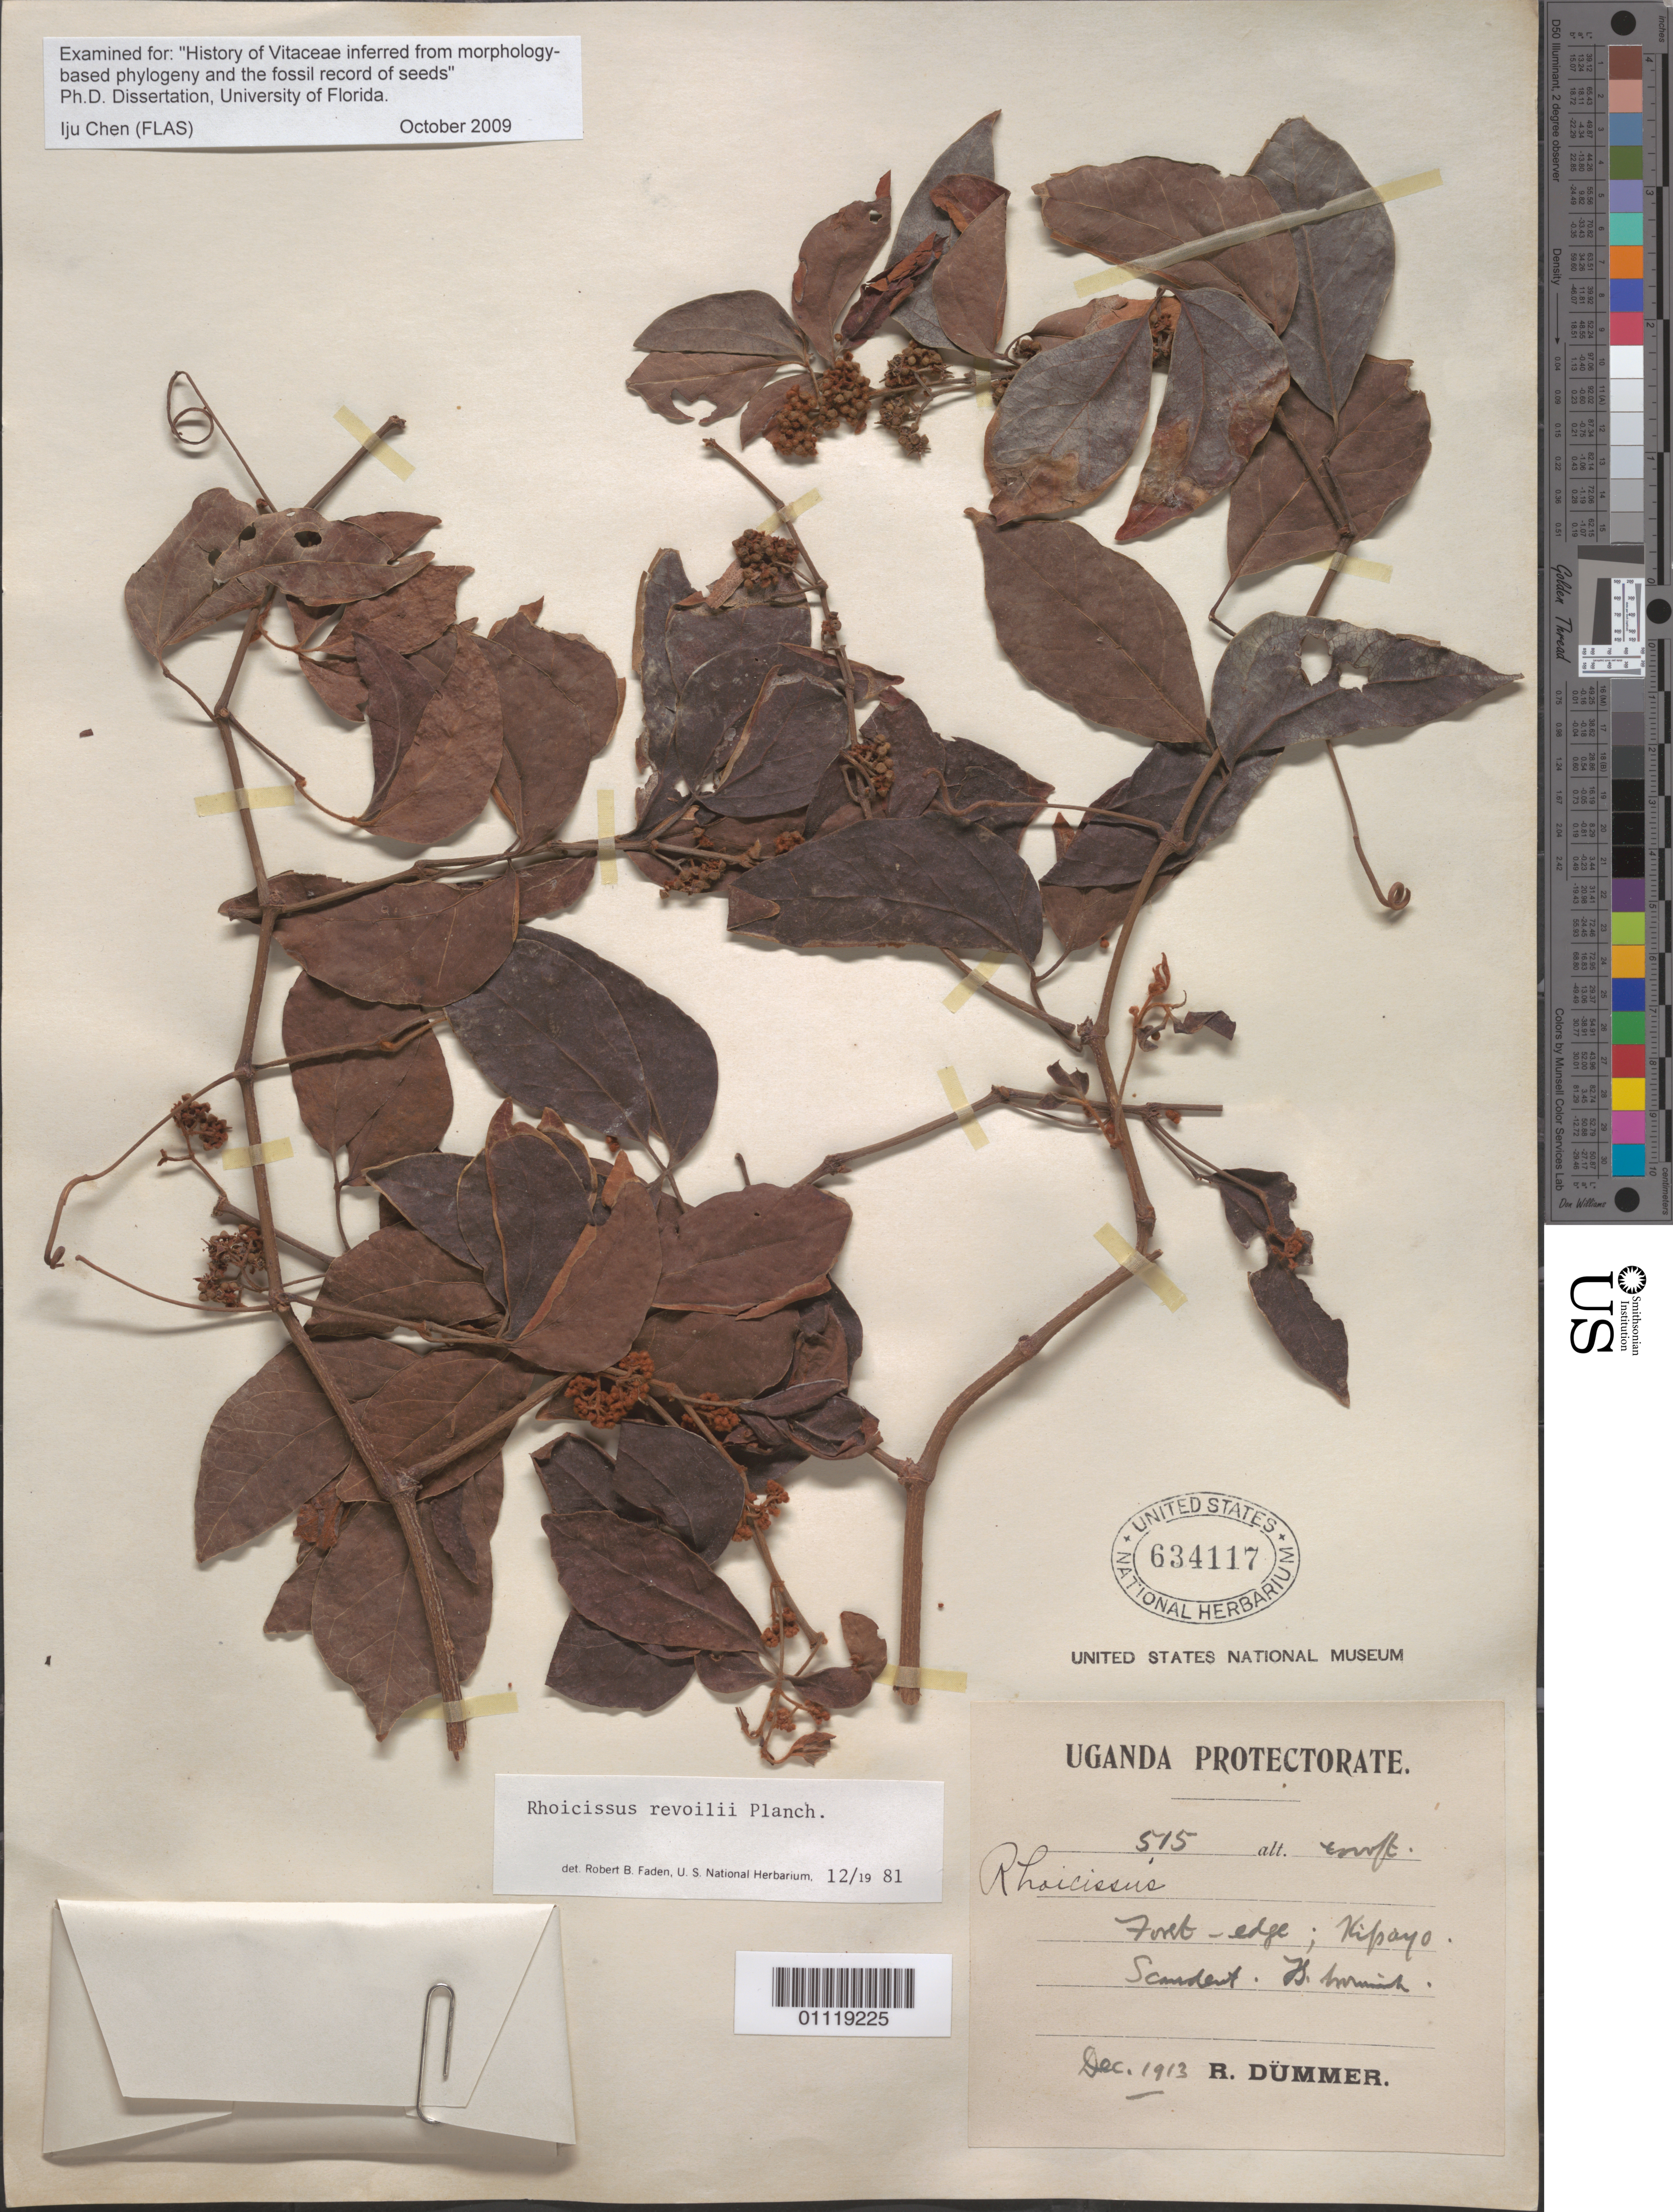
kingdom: Plantae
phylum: Tracheophyta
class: Magnoliopsida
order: Vitales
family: Vitaceae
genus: Rhoicissus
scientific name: Rhoicissus revoilii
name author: Planch.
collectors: R. A. Dümmer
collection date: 1913-12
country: Uganda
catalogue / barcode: US 634117